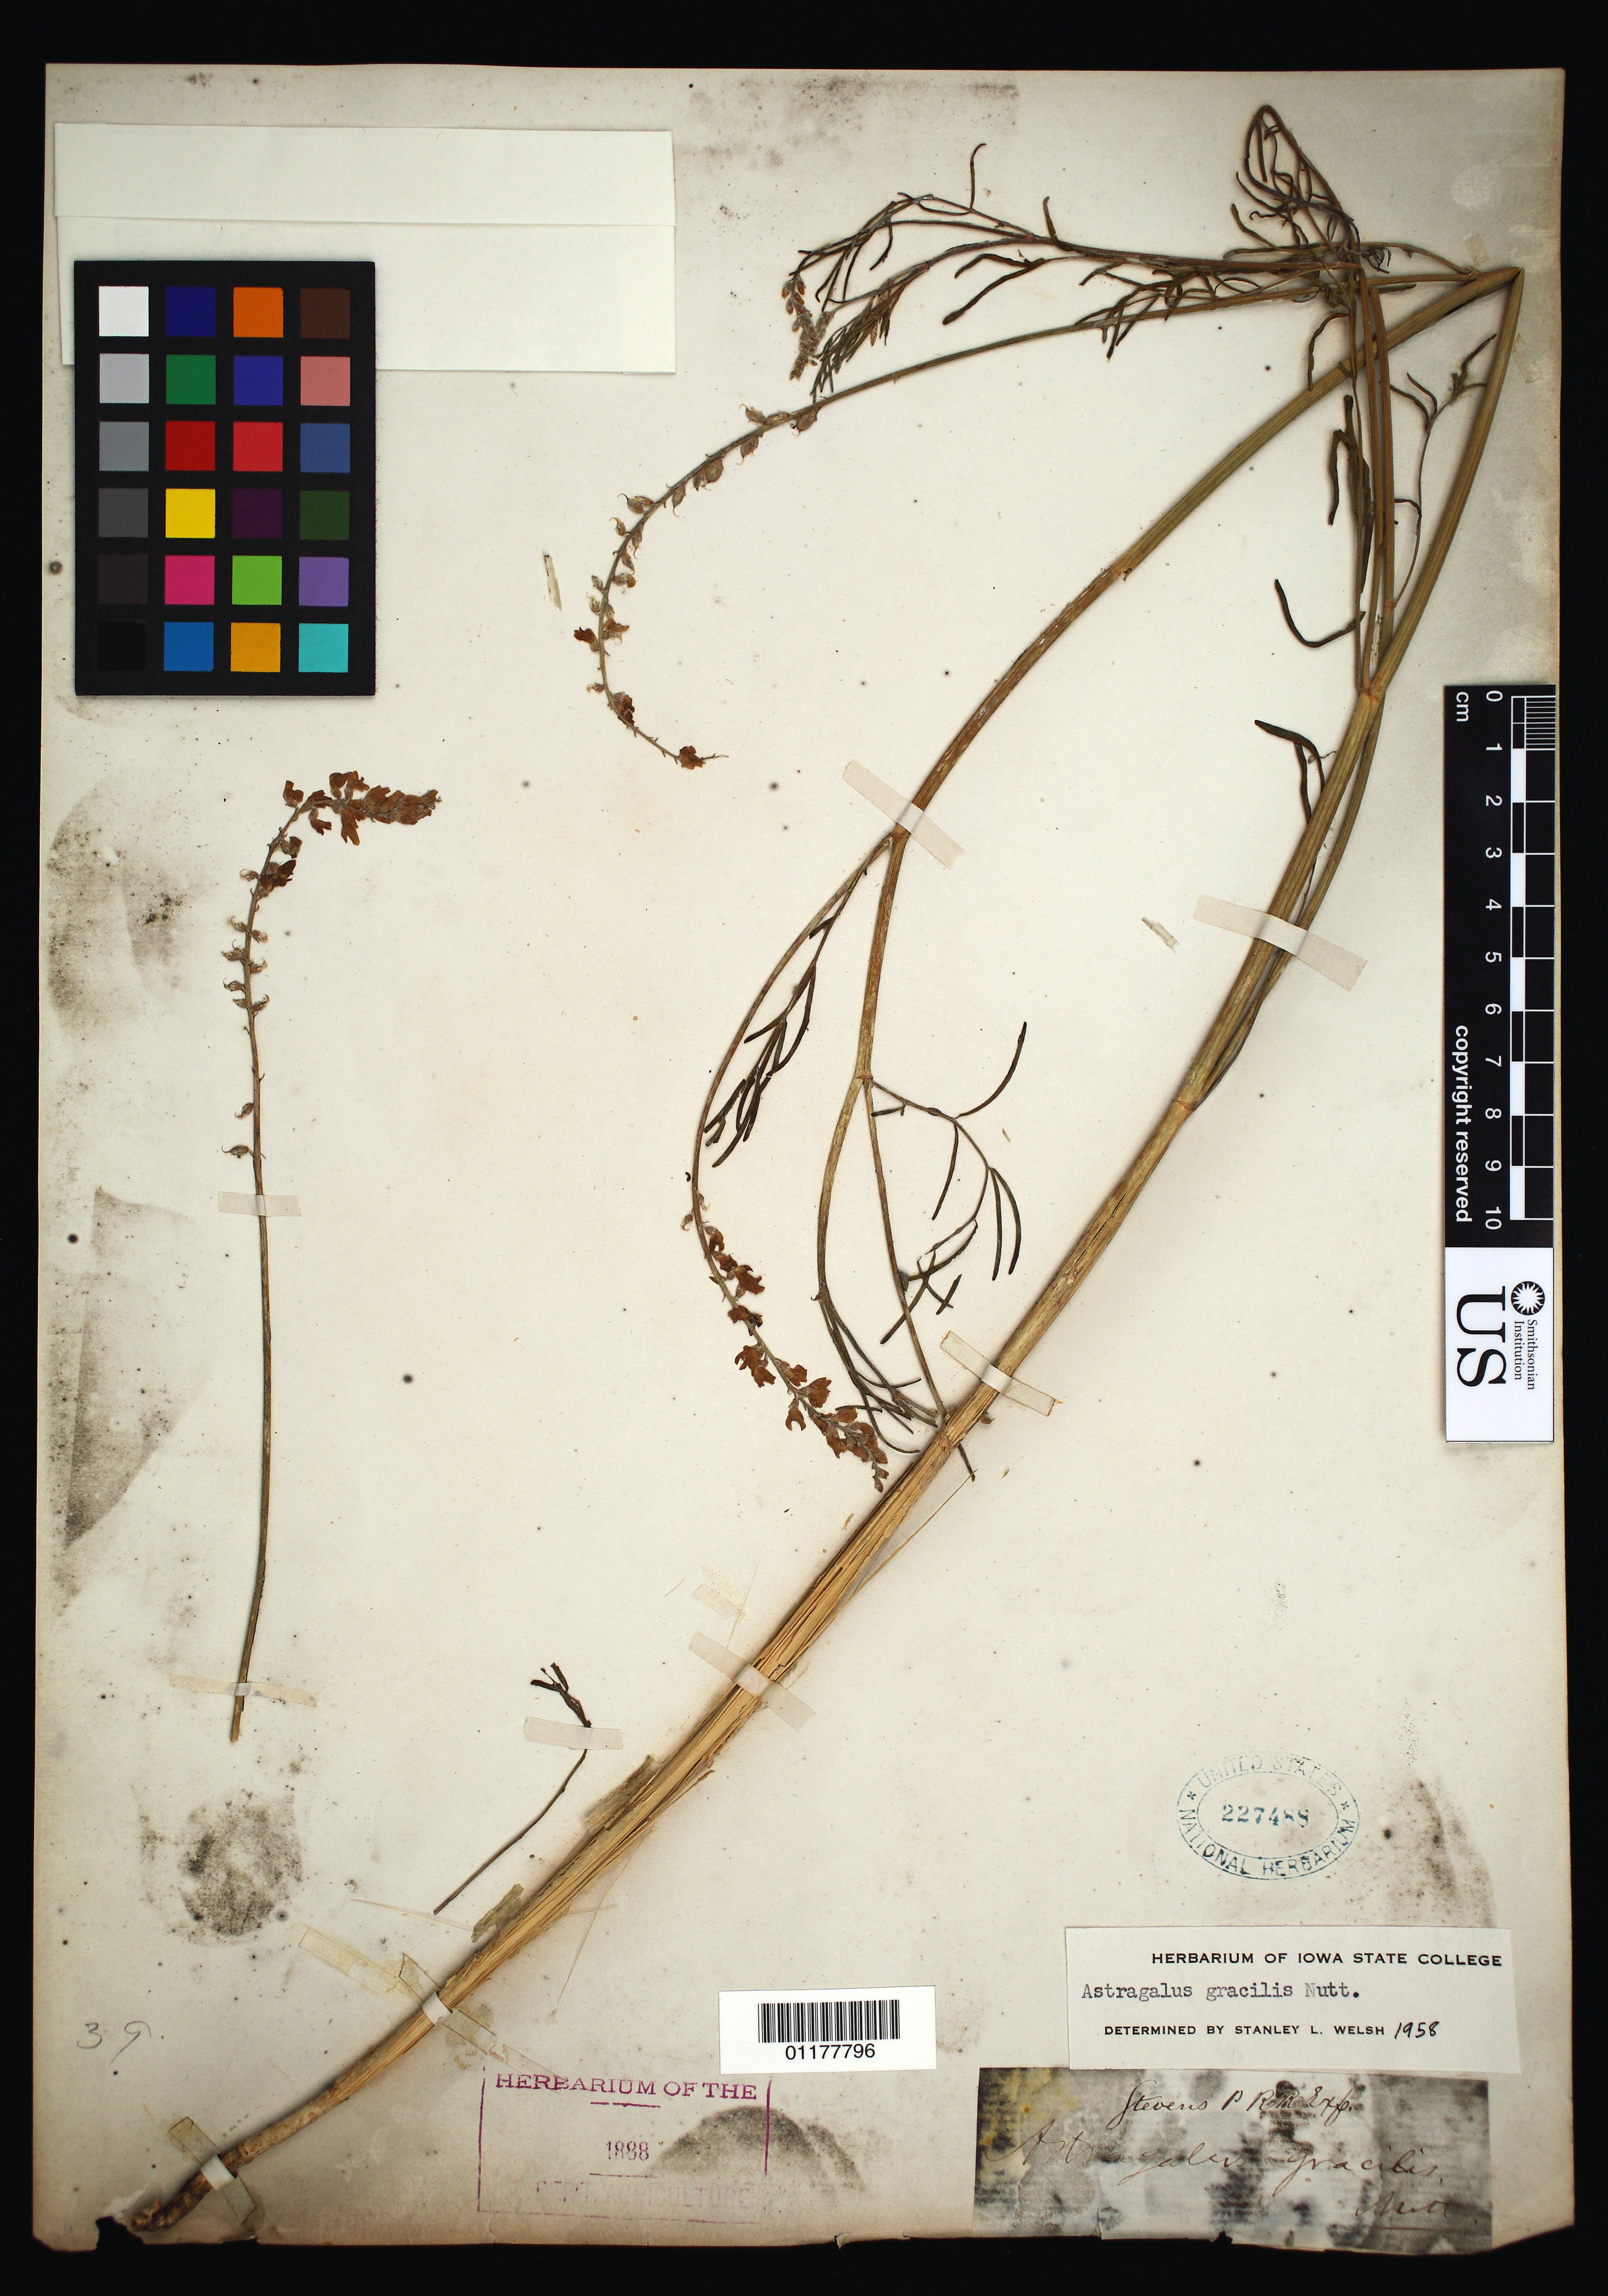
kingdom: Plantae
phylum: Tracheophyta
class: Magnoliopsida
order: Fabales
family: Fabaceae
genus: Astragalus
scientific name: Astragalus gracilis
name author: Nutt.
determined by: Welsh, Stanley L., (BRY), Brigham Young University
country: Canada / United States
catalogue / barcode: US 227488